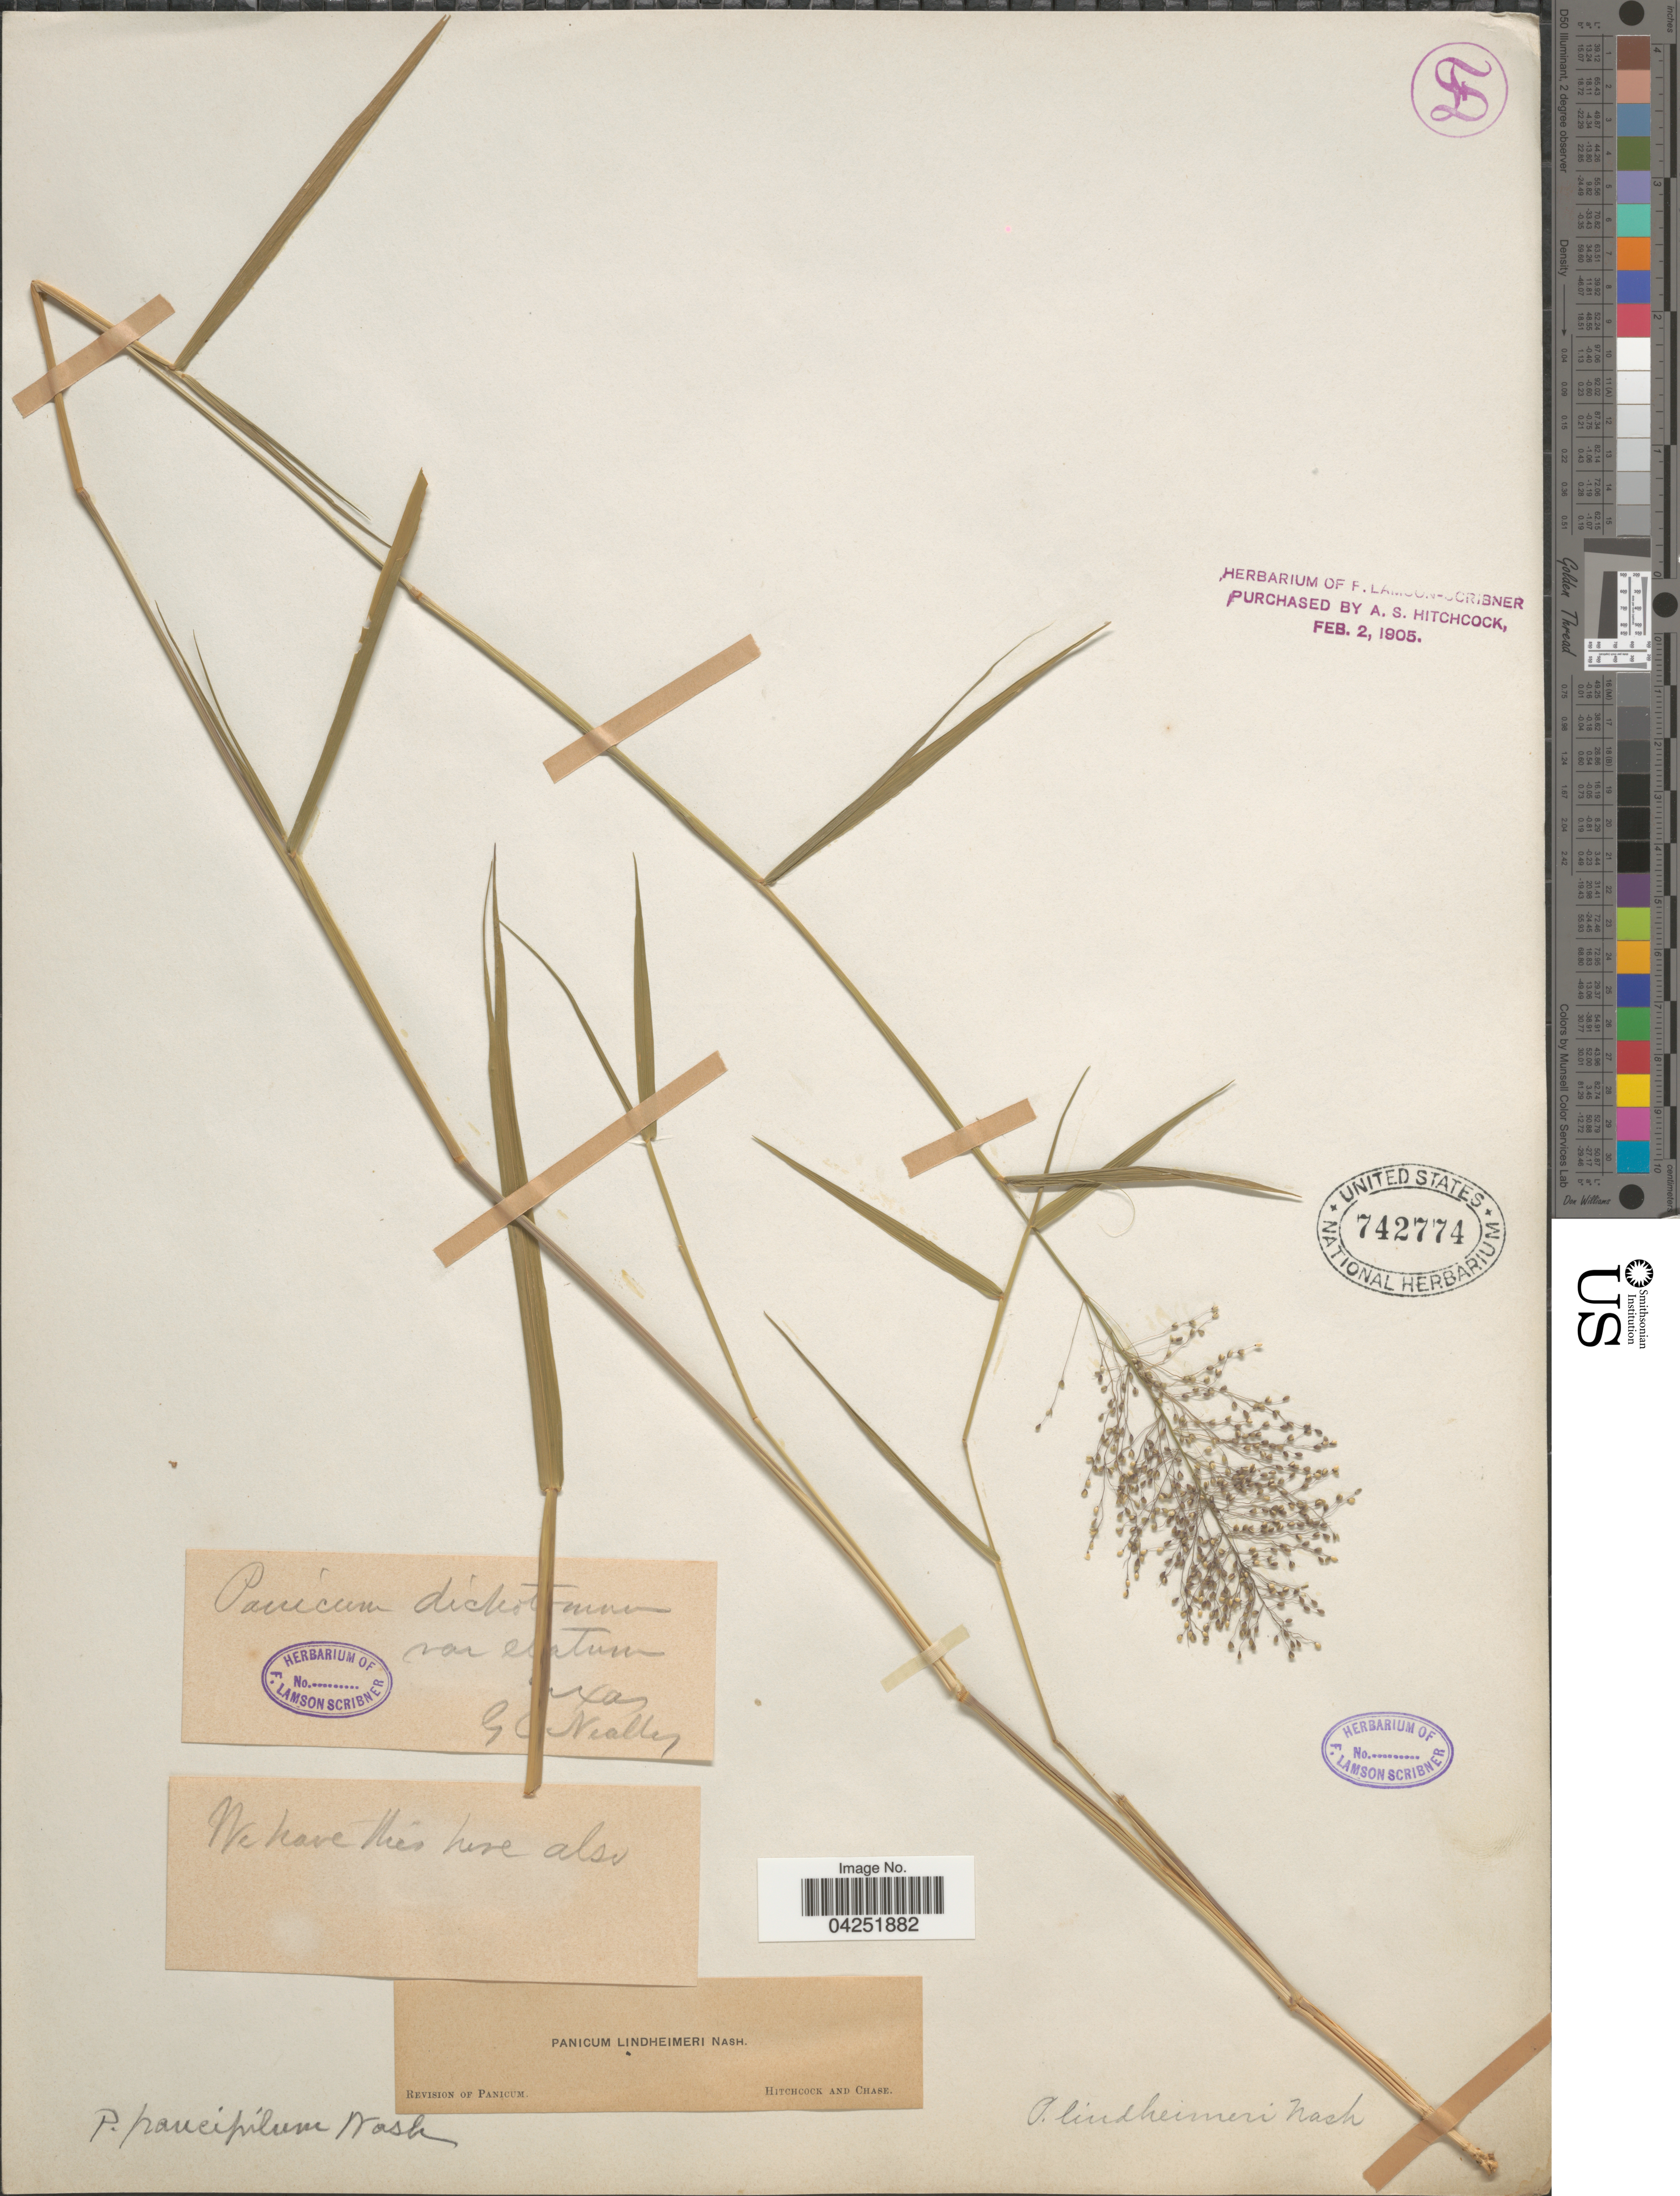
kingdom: Plantae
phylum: Tracheophyta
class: Liliopsida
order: Poales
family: Poaceae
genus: Dichanthelium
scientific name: Dichanthelium acuminatum var. lindheimeri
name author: (Nash) Gould & C.A. Clark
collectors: G. C. Nealley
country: United States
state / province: Texas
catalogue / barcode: US 742774